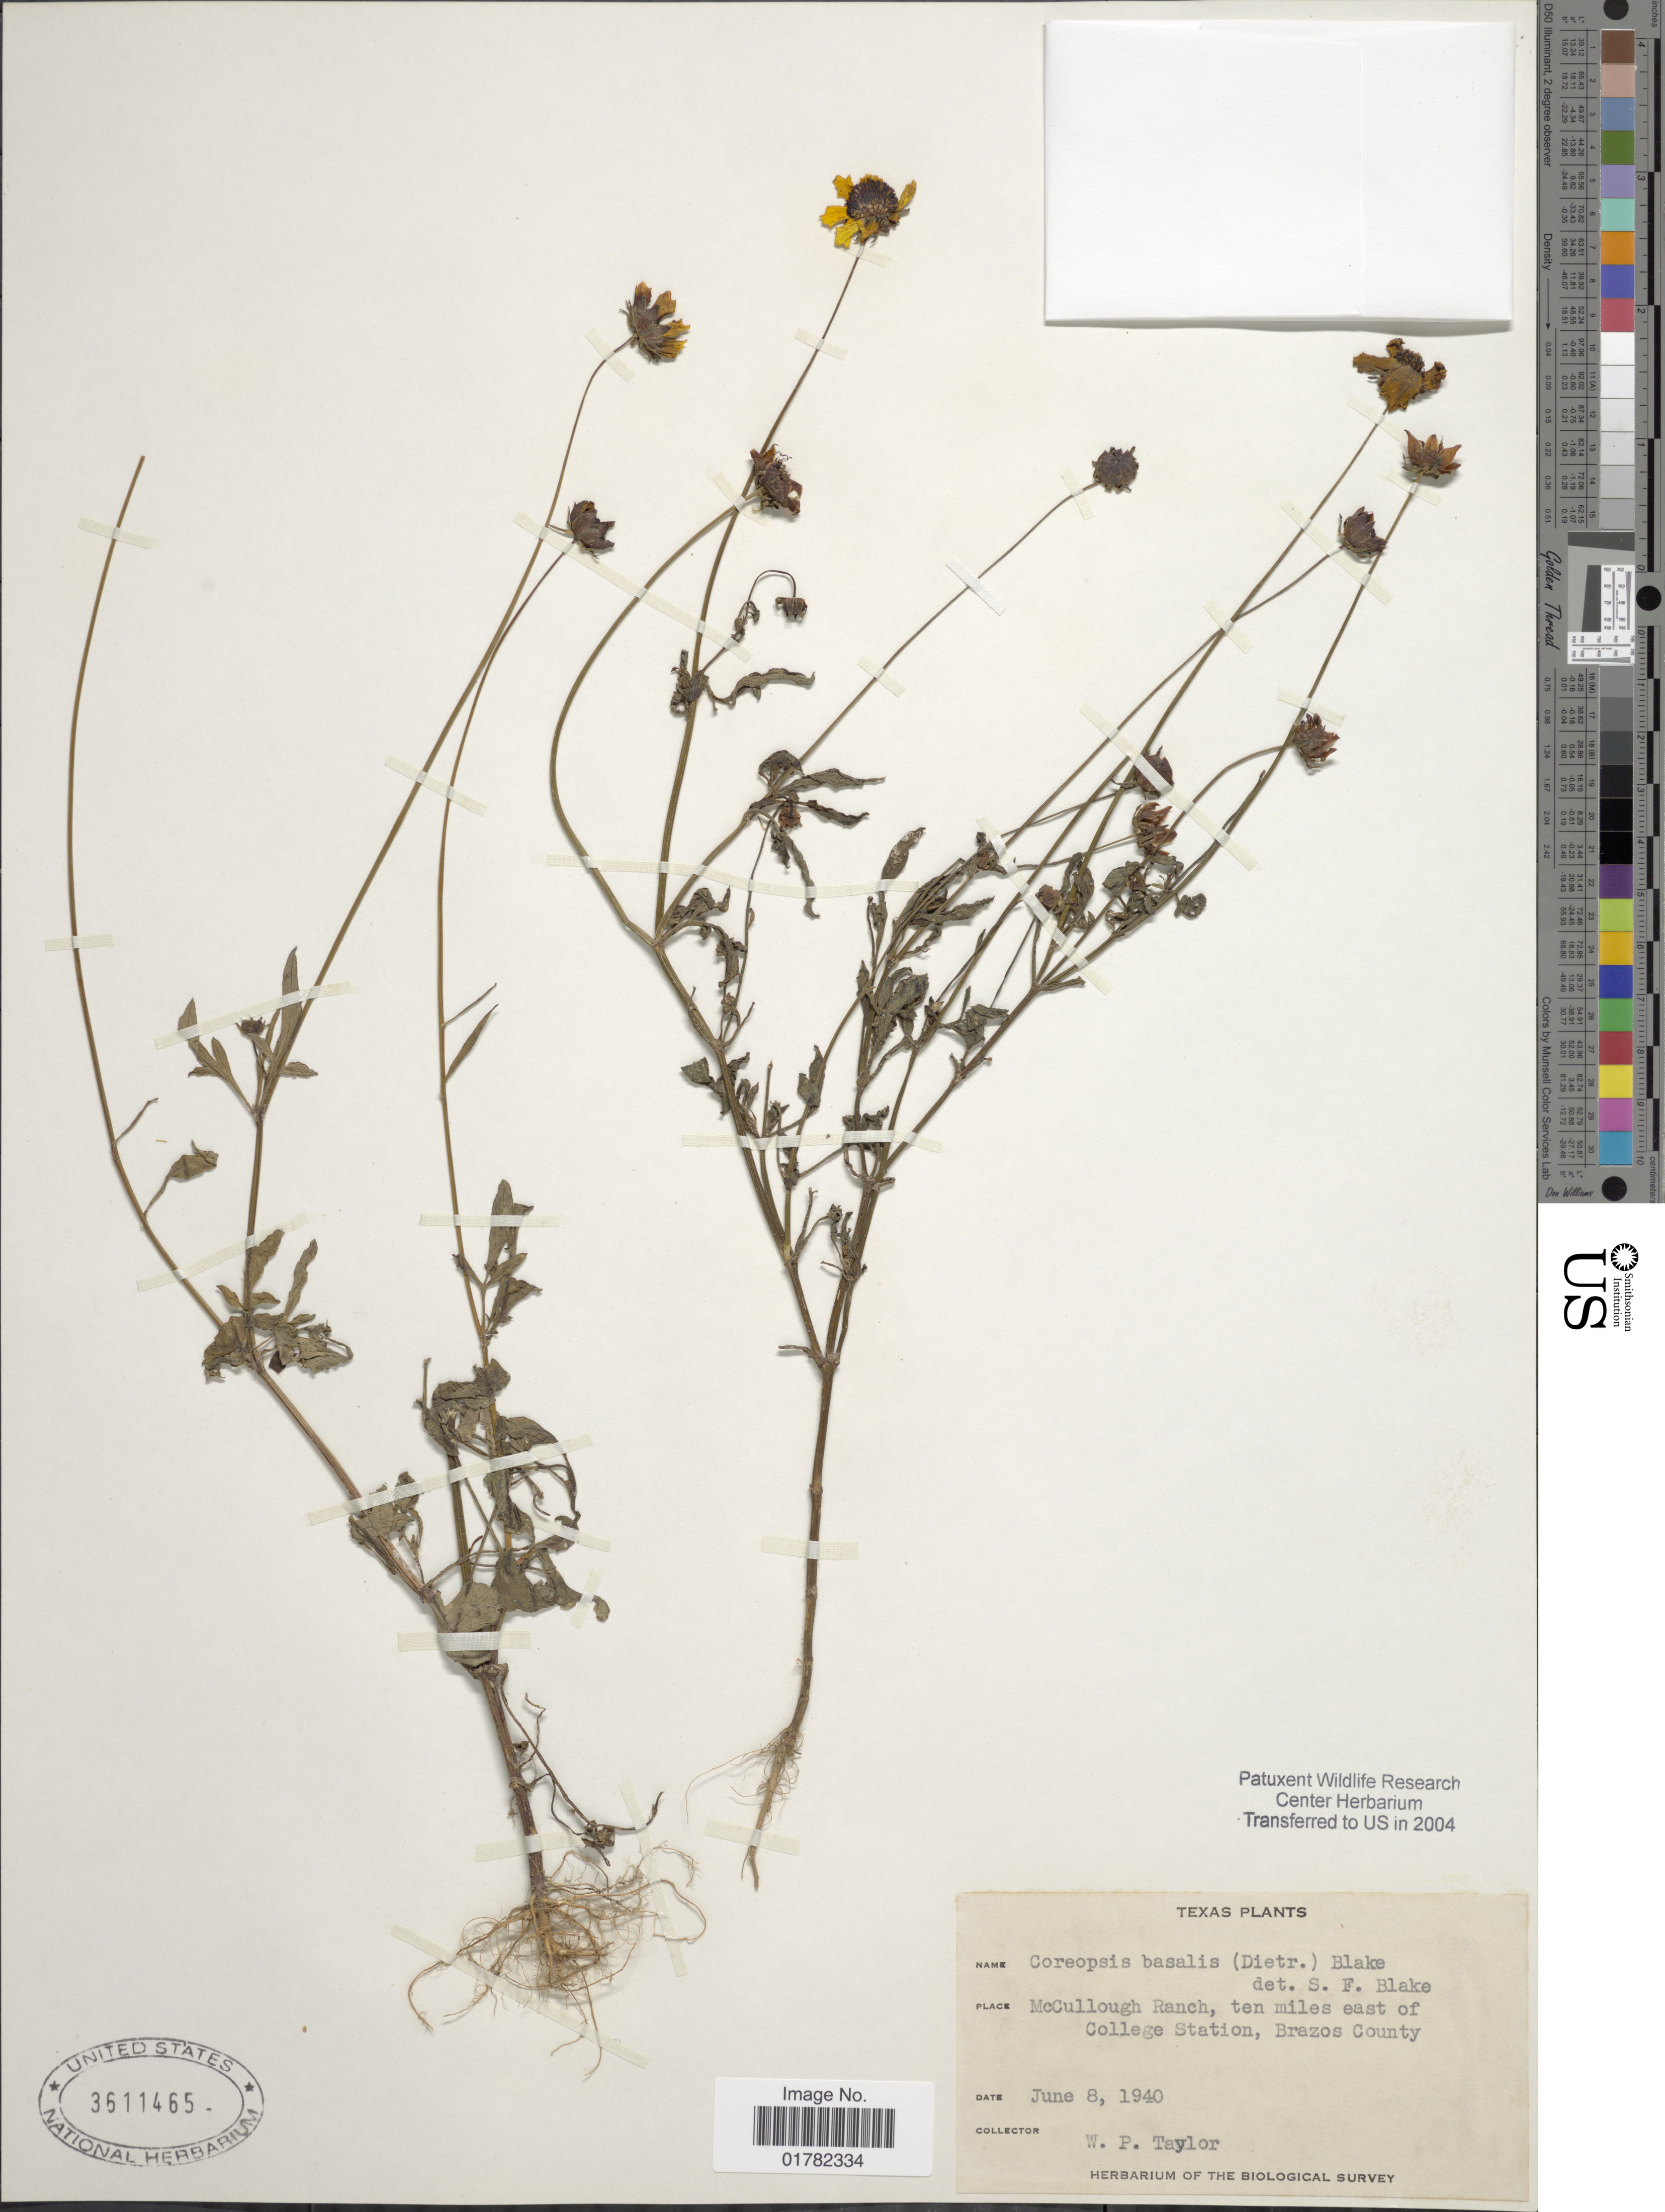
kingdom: Plantae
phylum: Tracheophyta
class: Magnoliopsida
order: Asterales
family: Asteraceae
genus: Coreopsis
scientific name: Coreopsis basalis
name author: S.F. Blake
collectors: W. P. Taylor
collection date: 1940-06-08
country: United States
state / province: Texas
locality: McCullough Ranch, ten miles east of College Station, Brazos County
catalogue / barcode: US 3611465